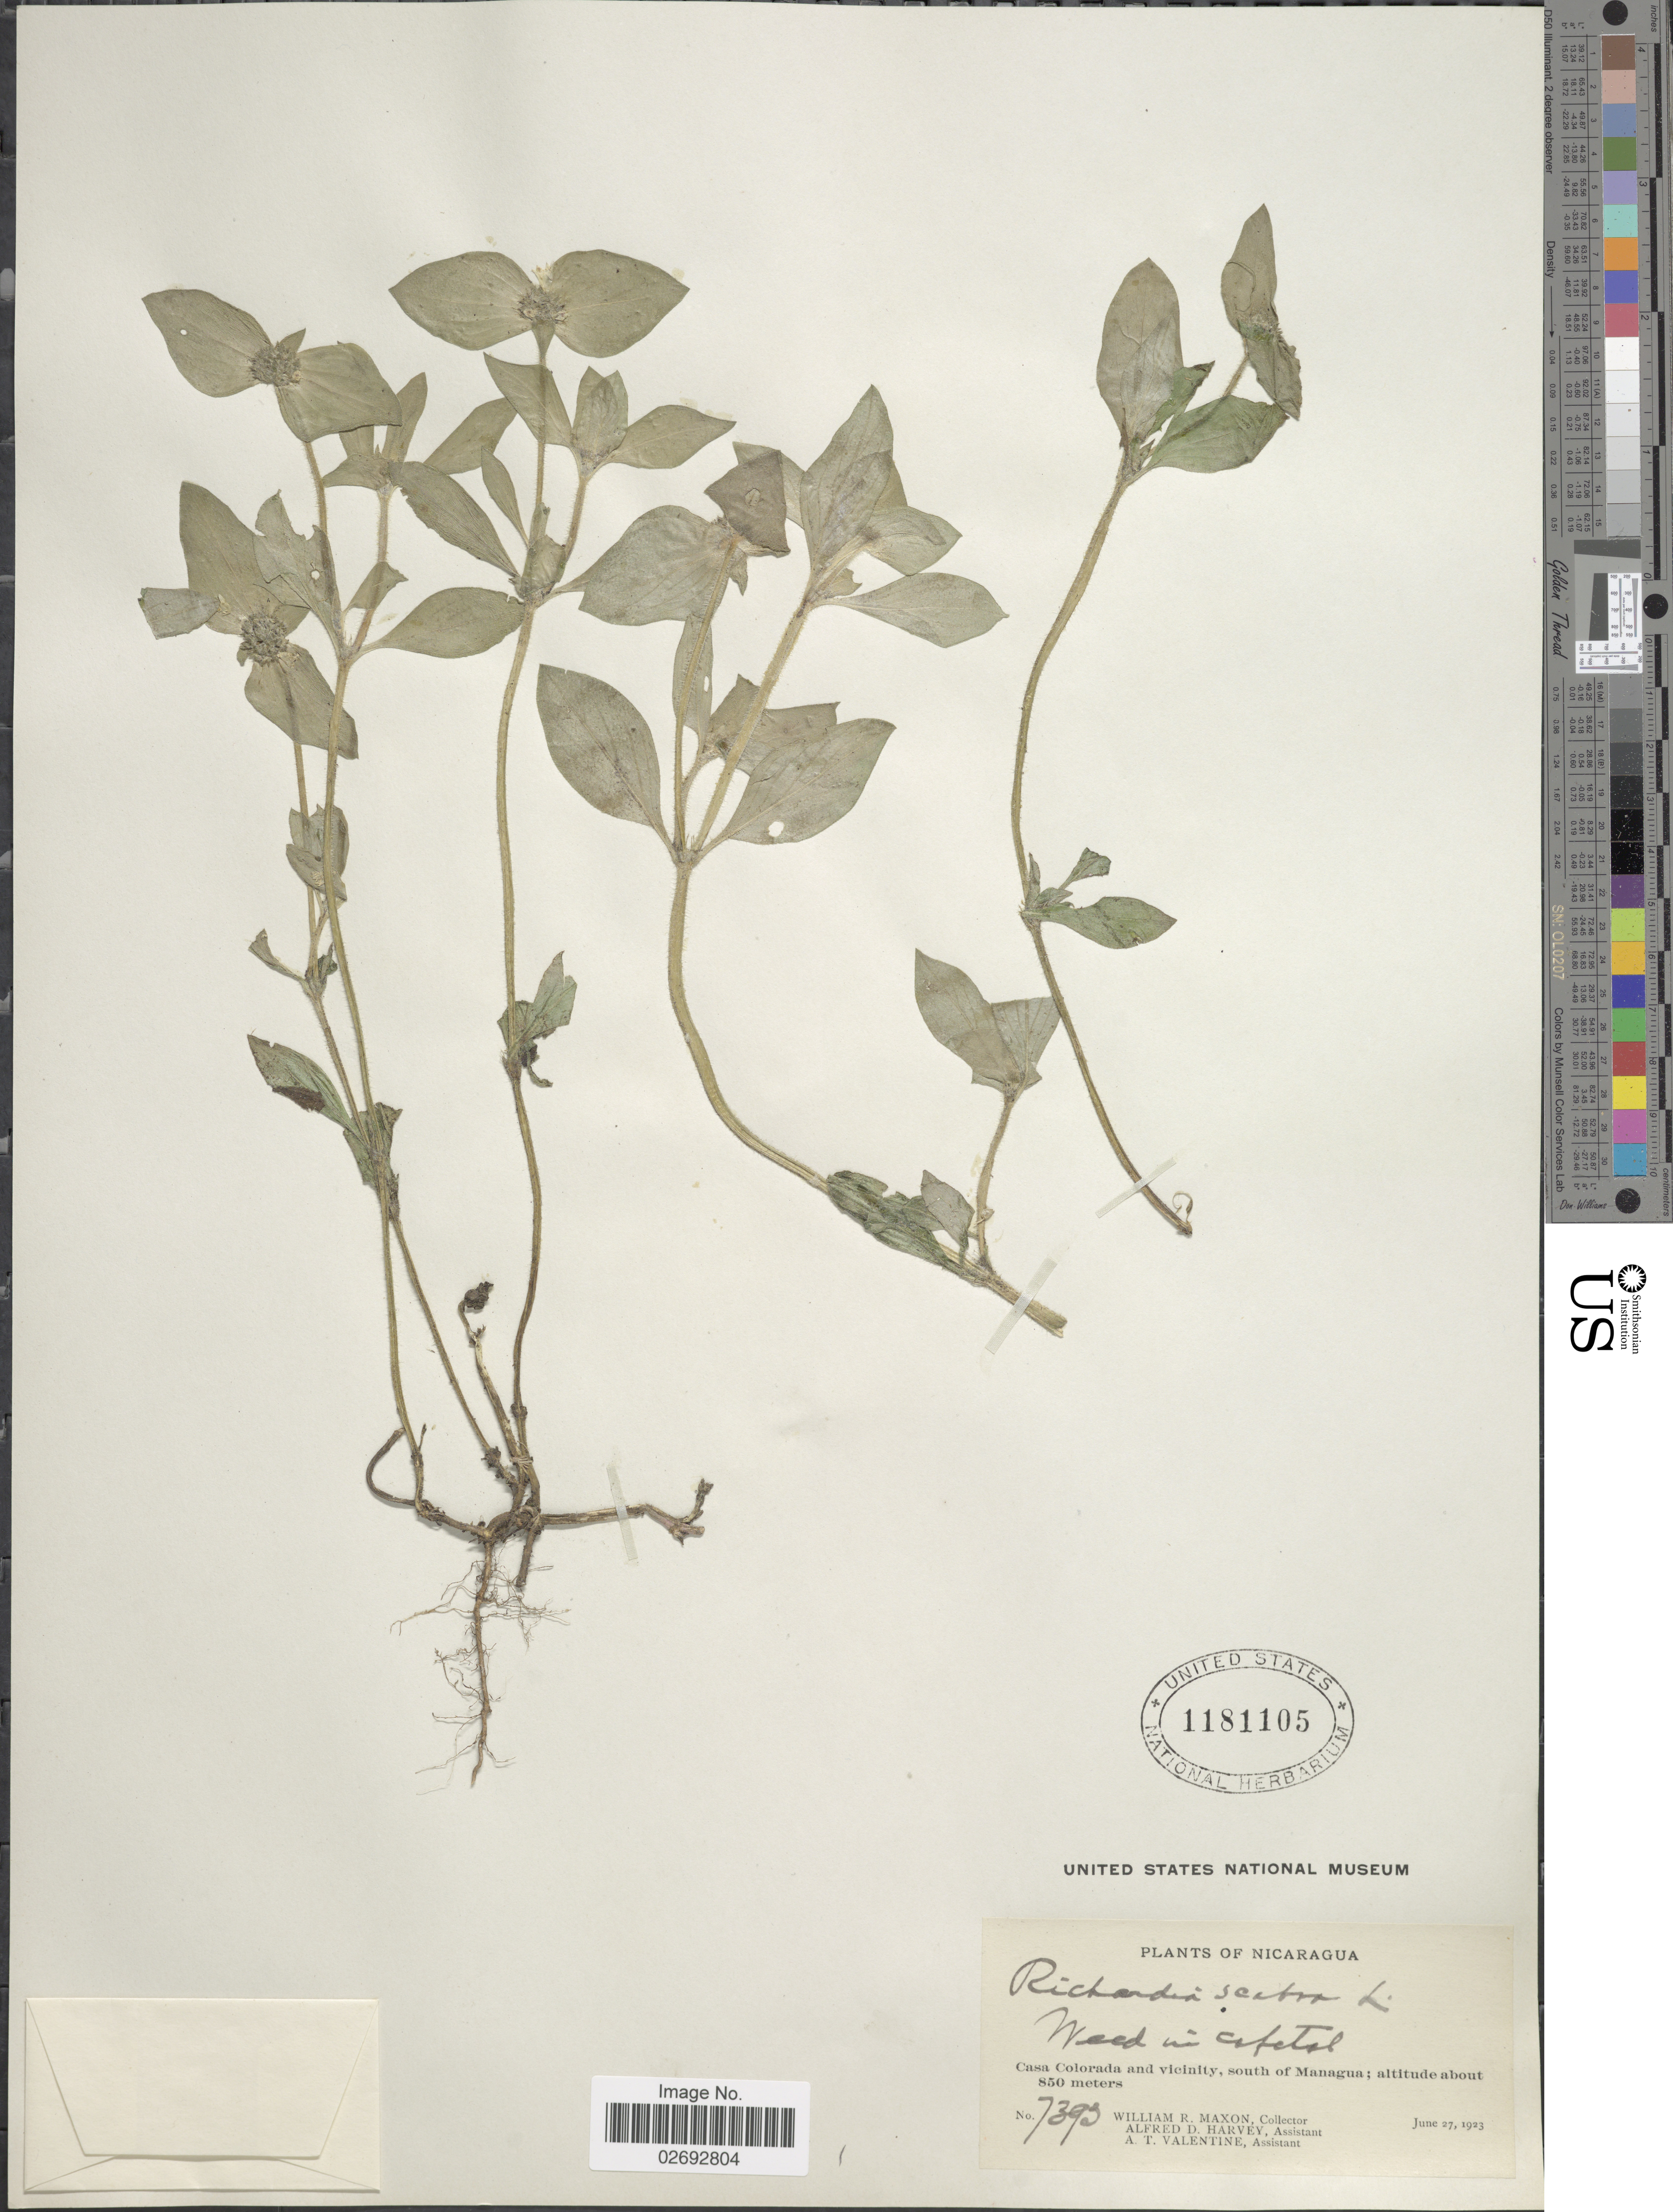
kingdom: Plantae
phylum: Tracheophyta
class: Magnoliopsida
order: Gentianales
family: Rubiaceae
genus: Richardia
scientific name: Richardia scabra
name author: L.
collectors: W. R. Maxon, A. D. Harvey & A. Valentine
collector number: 7393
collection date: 1923-06-27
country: Nicaragua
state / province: Managua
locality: Casa Colorada and vicinity, south of Managua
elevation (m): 850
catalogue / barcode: US 1181105